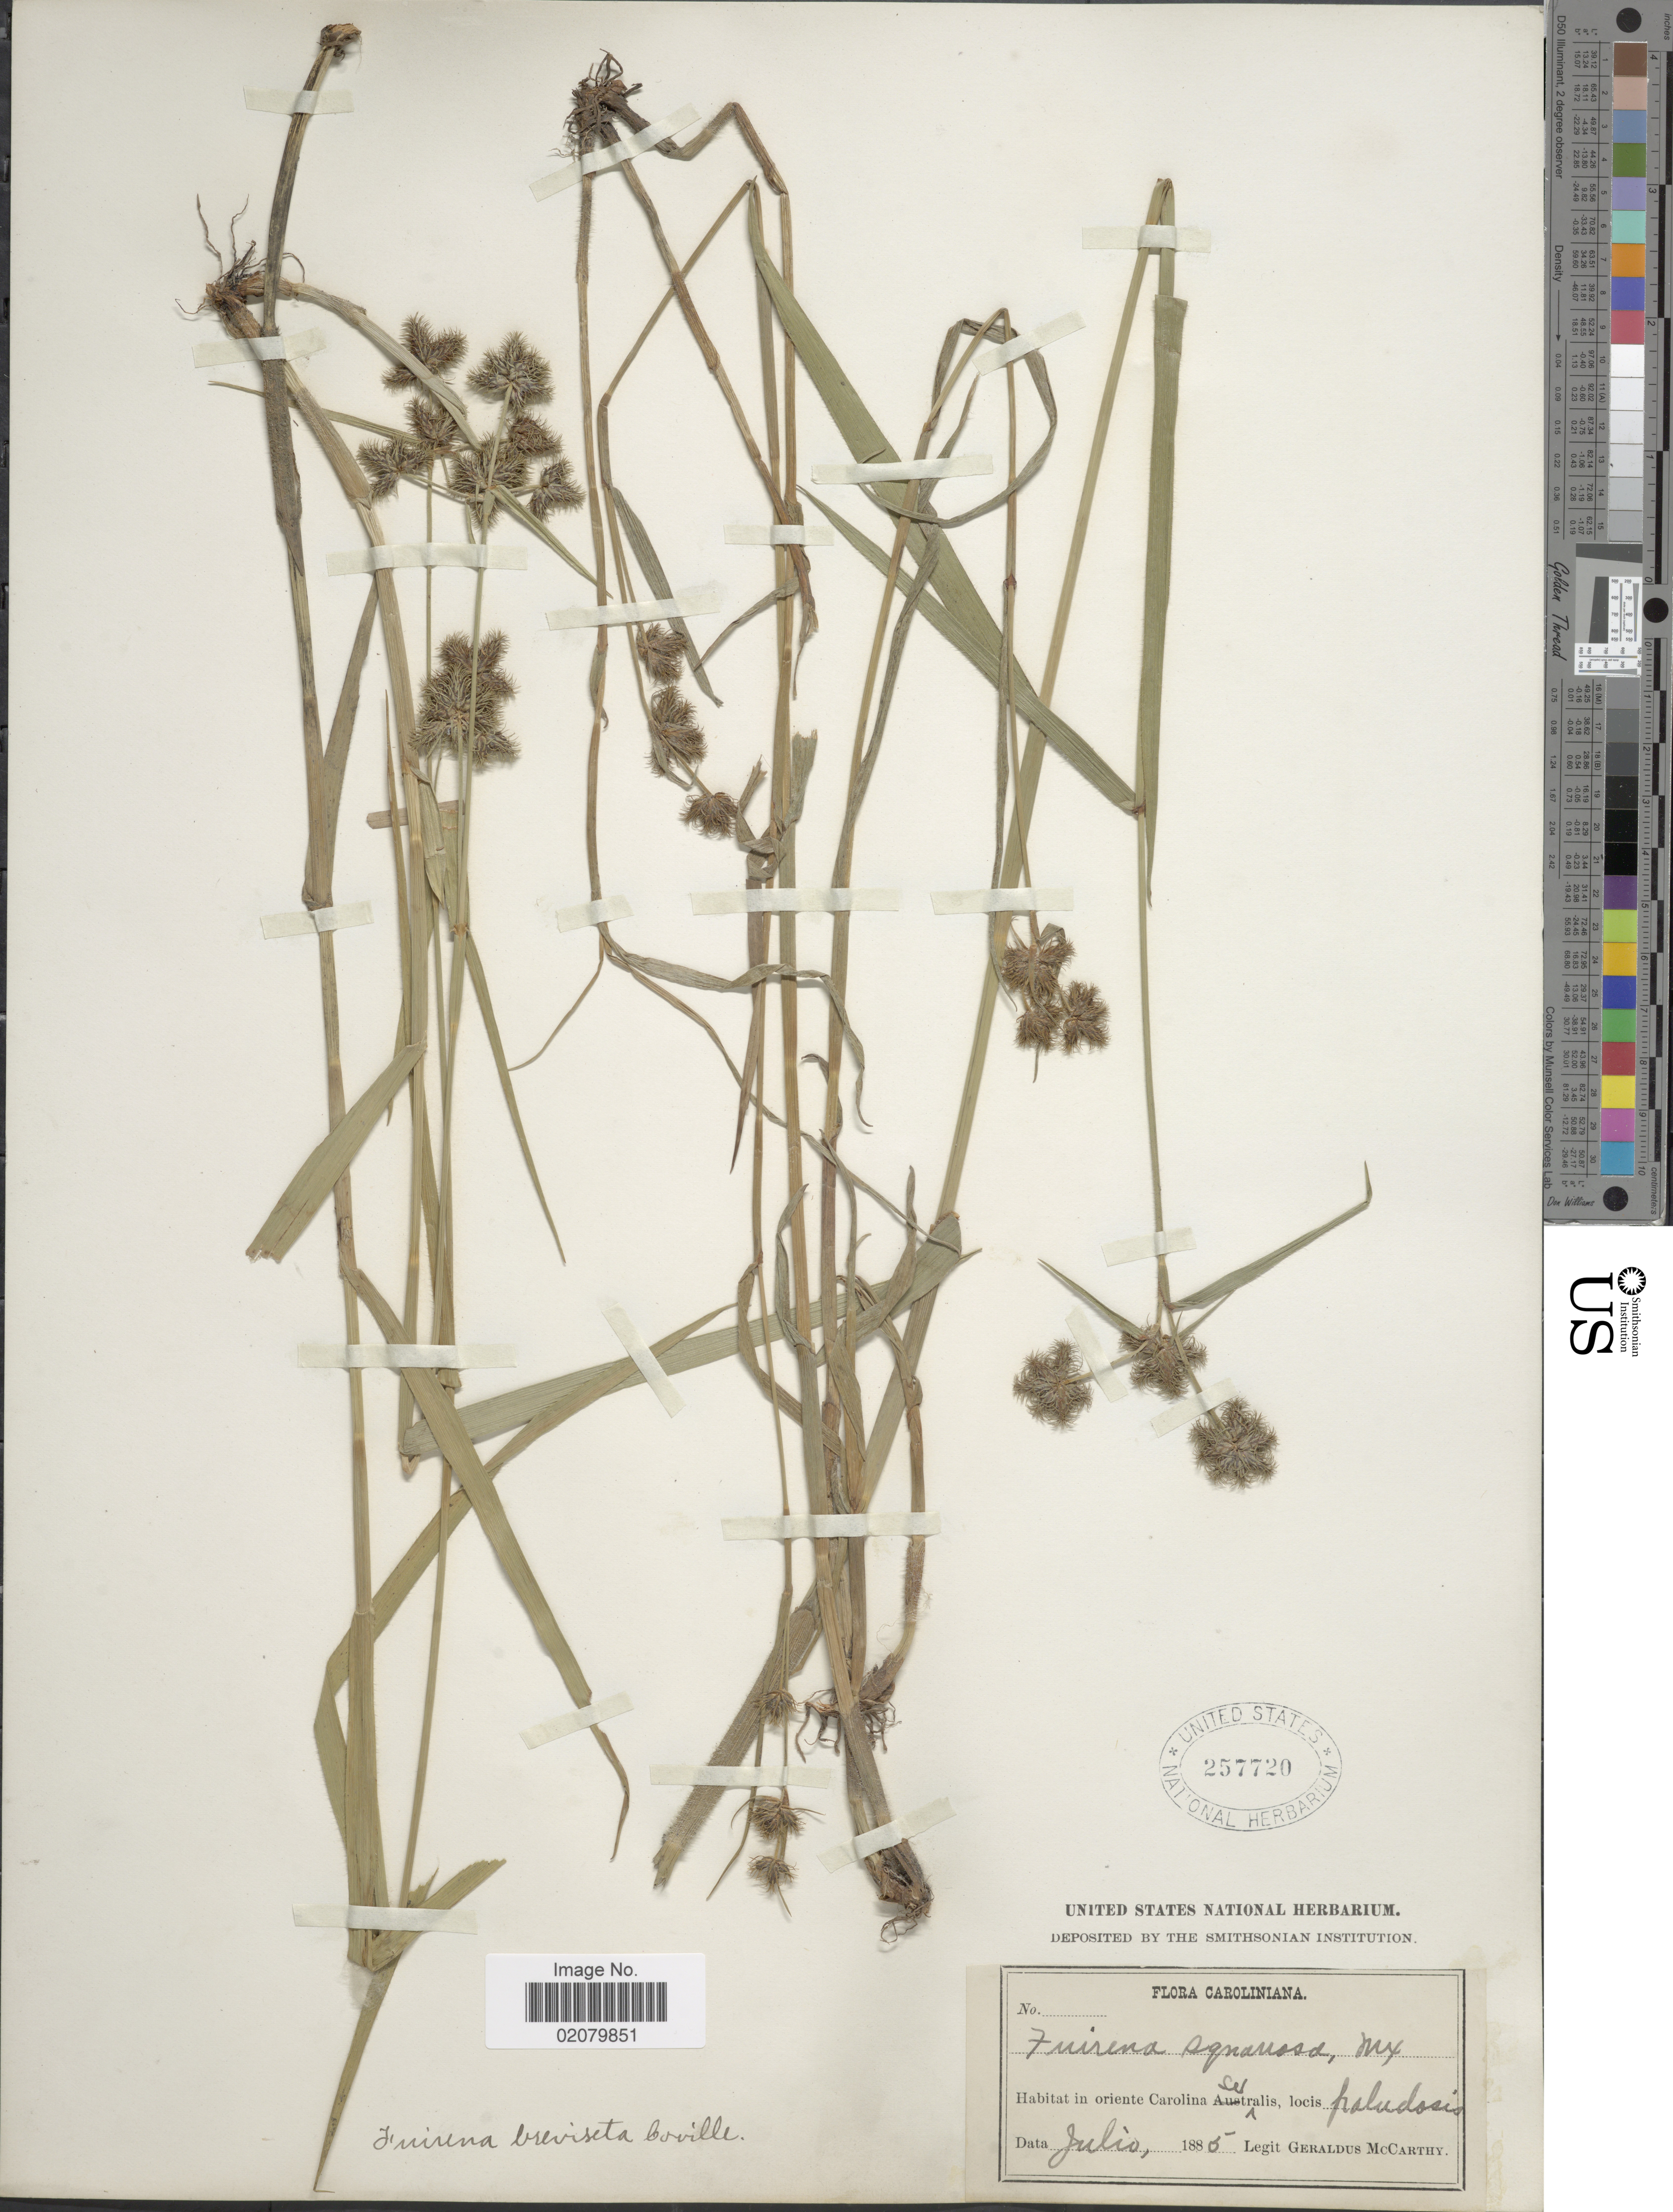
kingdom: Plantae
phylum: Tracheophyta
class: Liliopsida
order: Poales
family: Cyperaceae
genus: Fuirena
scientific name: Fuirena squarrosa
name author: Michx.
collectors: M. McCarthy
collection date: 1885-07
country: United States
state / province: South Carolina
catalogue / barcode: US 257720